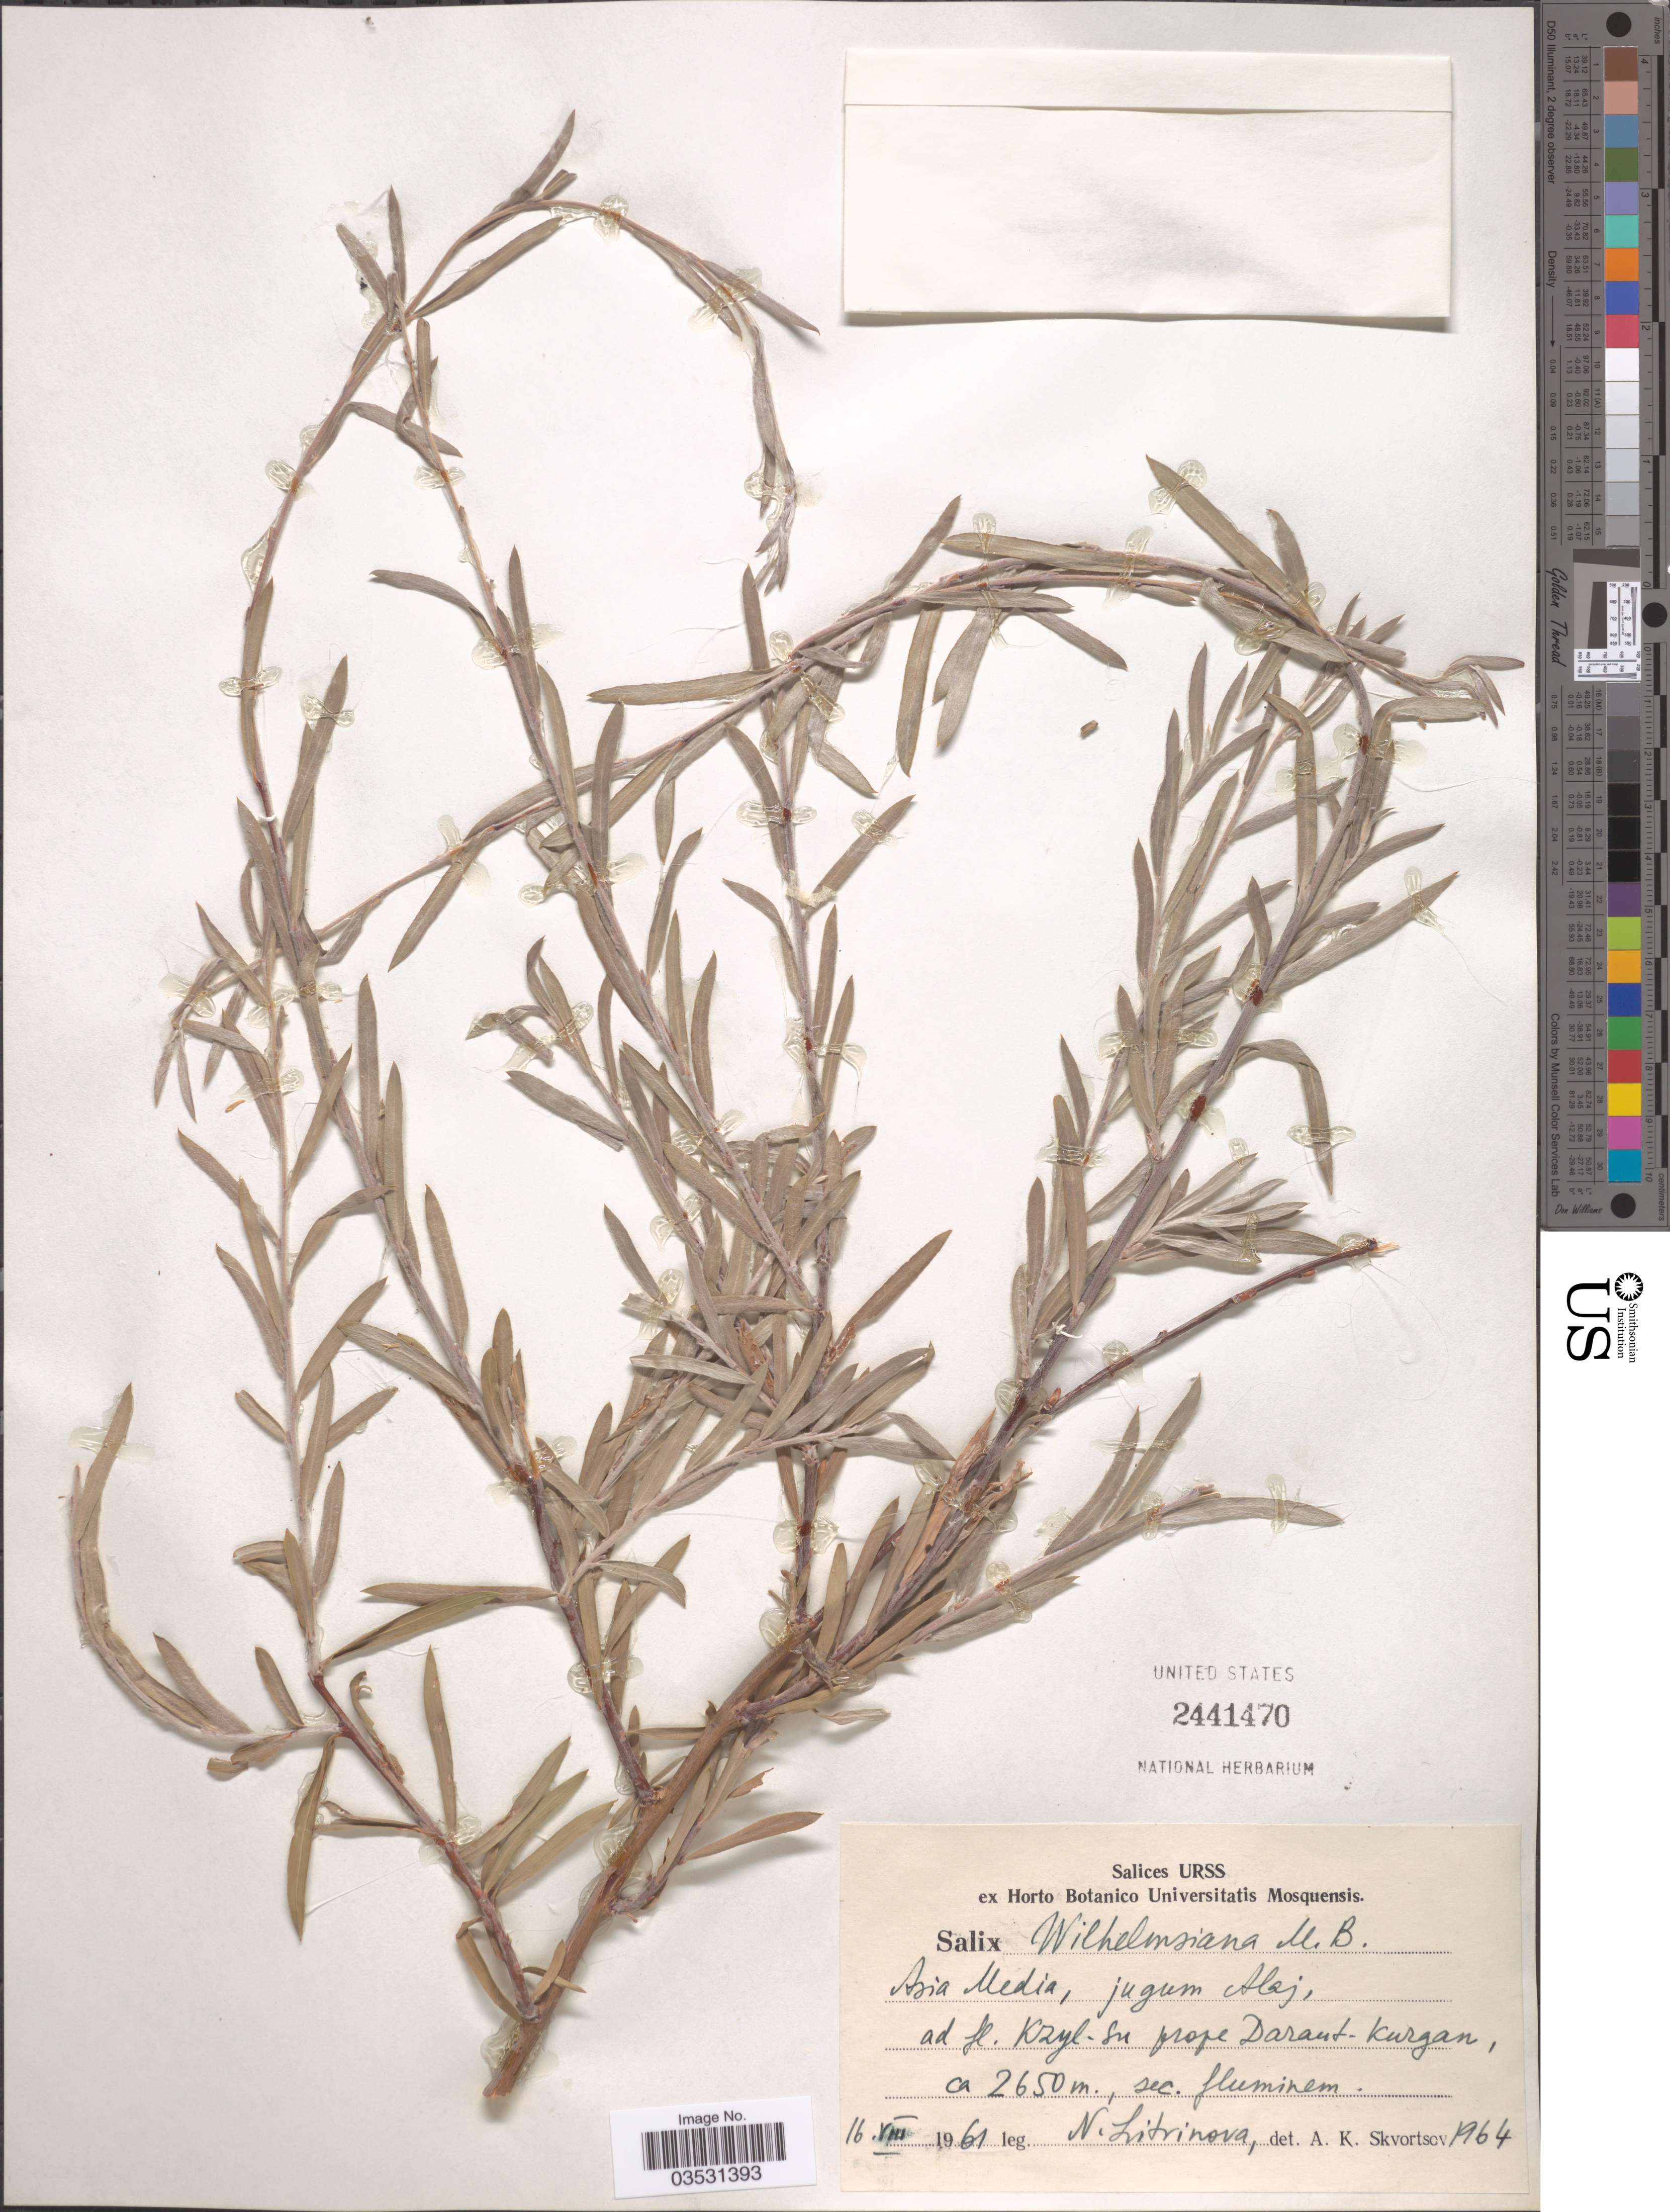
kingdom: Plantae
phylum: Tracheophyta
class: Magnoliopsida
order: Malpighiales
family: Salicaceae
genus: Salix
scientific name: Salix wilhelmsiana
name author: M. Bieb.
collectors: N. Litrinova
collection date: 1961-08-16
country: Kyrgyzstan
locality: Asia Media, jugum Alaj, ad fl. Kzyl-su prope Darant-Kurgan.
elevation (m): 2650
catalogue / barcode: US 2441470